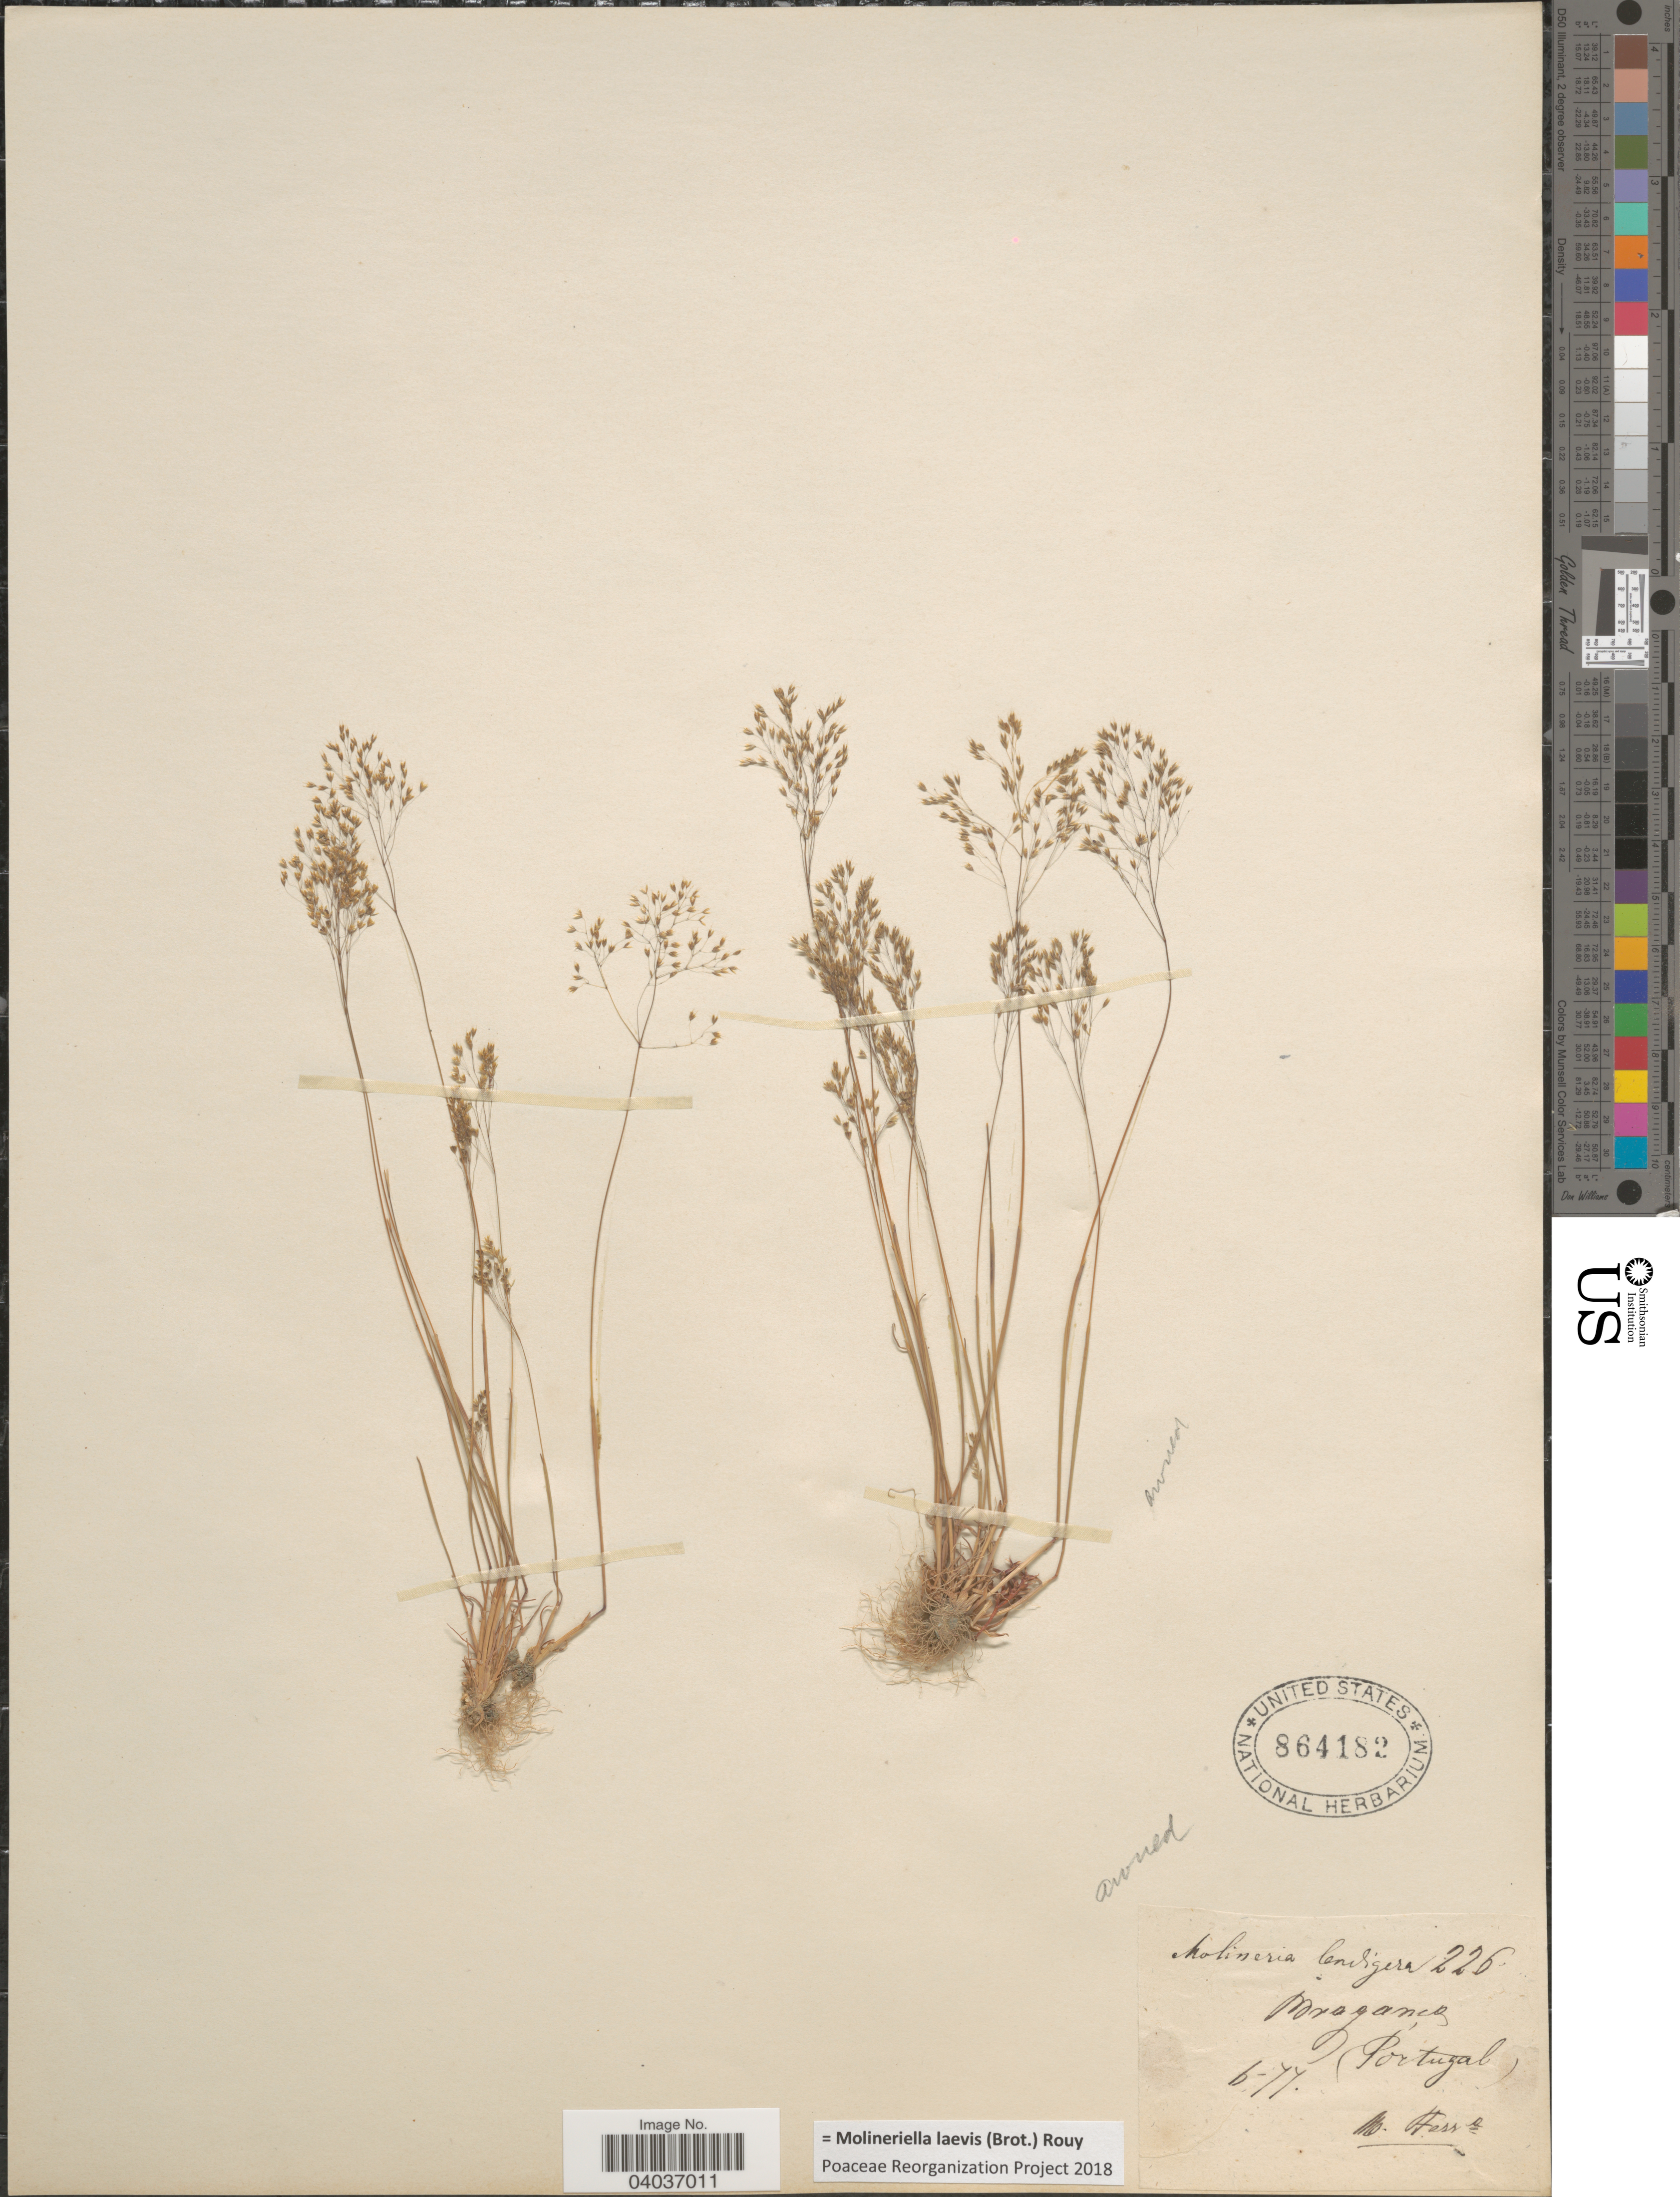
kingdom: Plantae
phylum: Tracheophyta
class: Liliopsida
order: Poales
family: Poaceae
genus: Molineriella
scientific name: Molineriella laevis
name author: (Brot.) Rouy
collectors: H. Hass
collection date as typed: Transcribed d/m/y: /6/77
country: Portugal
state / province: Braganca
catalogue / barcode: US 864182